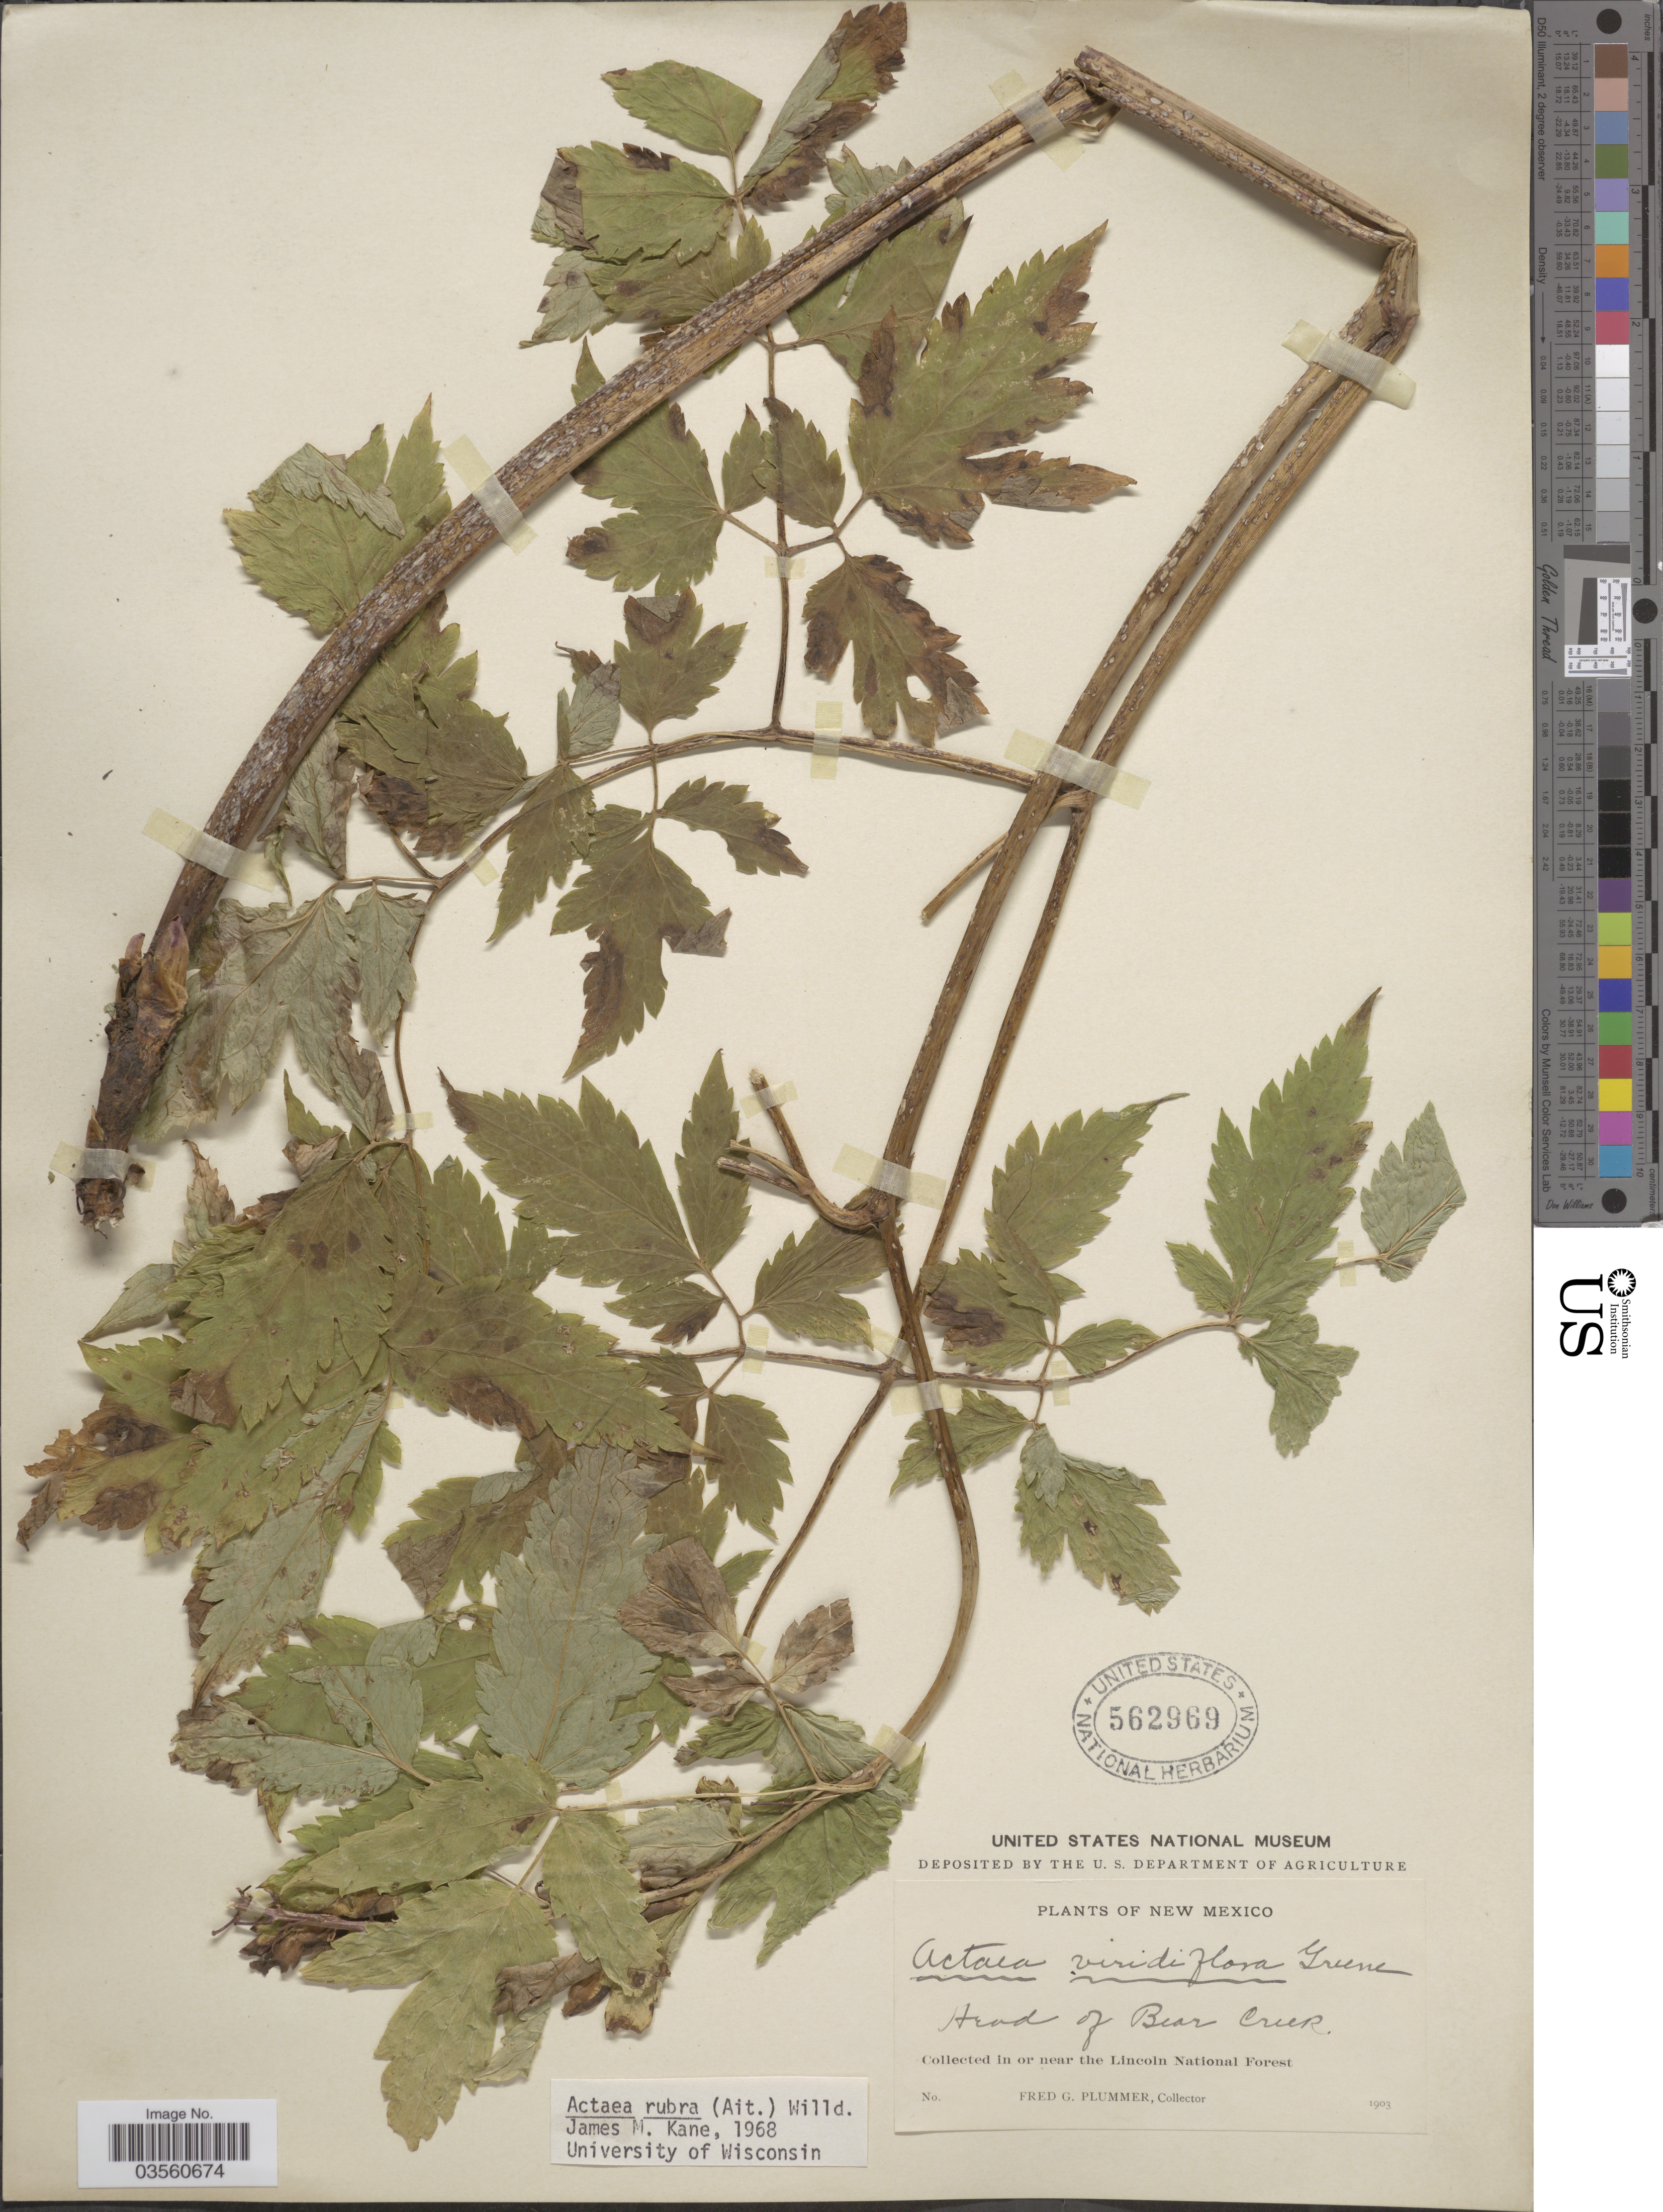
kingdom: Plantae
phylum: Tracheophyta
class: Magnoliopsida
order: Ranunculales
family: Ranunculaceae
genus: Actaea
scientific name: Actaea rubra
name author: (Aiton) Willd.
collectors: F. Plummer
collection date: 1903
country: United States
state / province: New Mexico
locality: Head of Bear Creek. In or near the Lincoln National Forest.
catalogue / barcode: US 562969